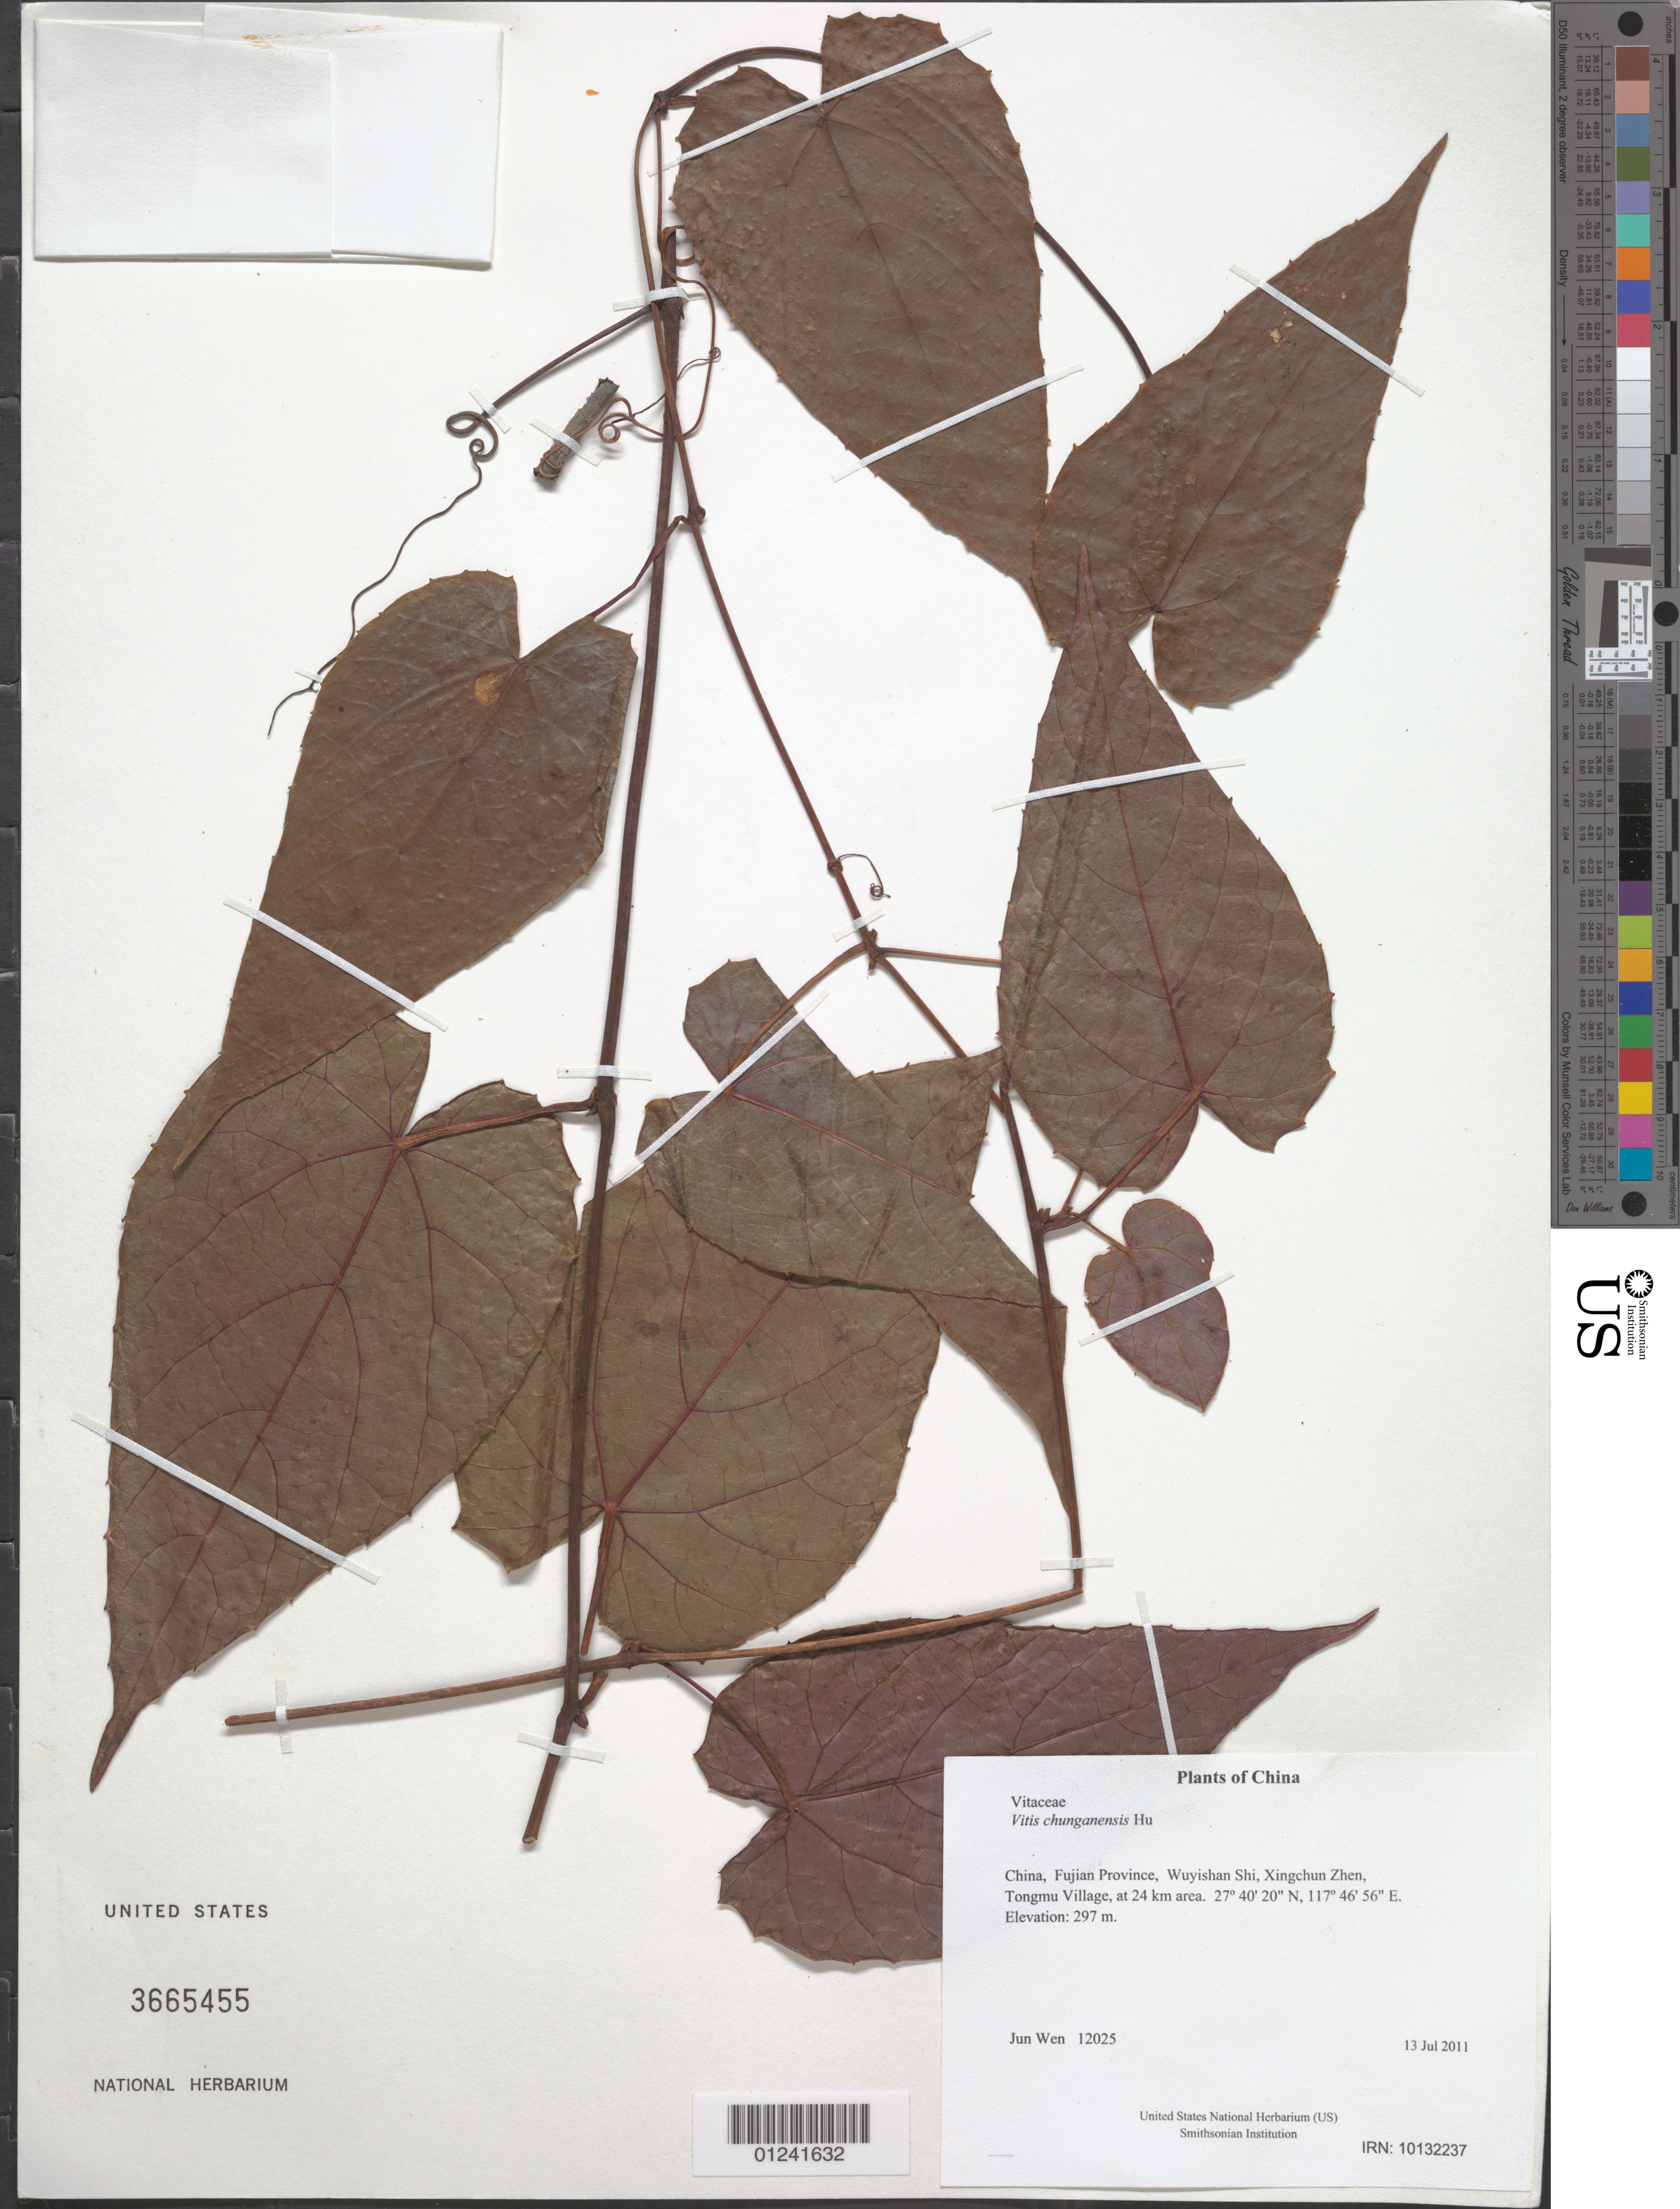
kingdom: Plantae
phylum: Tracheophyta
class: Magnoliopsida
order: Vitales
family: Vitaceae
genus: Vitis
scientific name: Vitis chunganensis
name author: Hu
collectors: J. Wen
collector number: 12025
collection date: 2011-07-13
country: China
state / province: Fujian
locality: Wuyishan Shi, Xingchun Zhen, Tongmu Village, at 24 km area.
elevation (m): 297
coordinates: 27 40 19.9 N, 117 46 55.9 E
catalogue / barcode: US 3665455